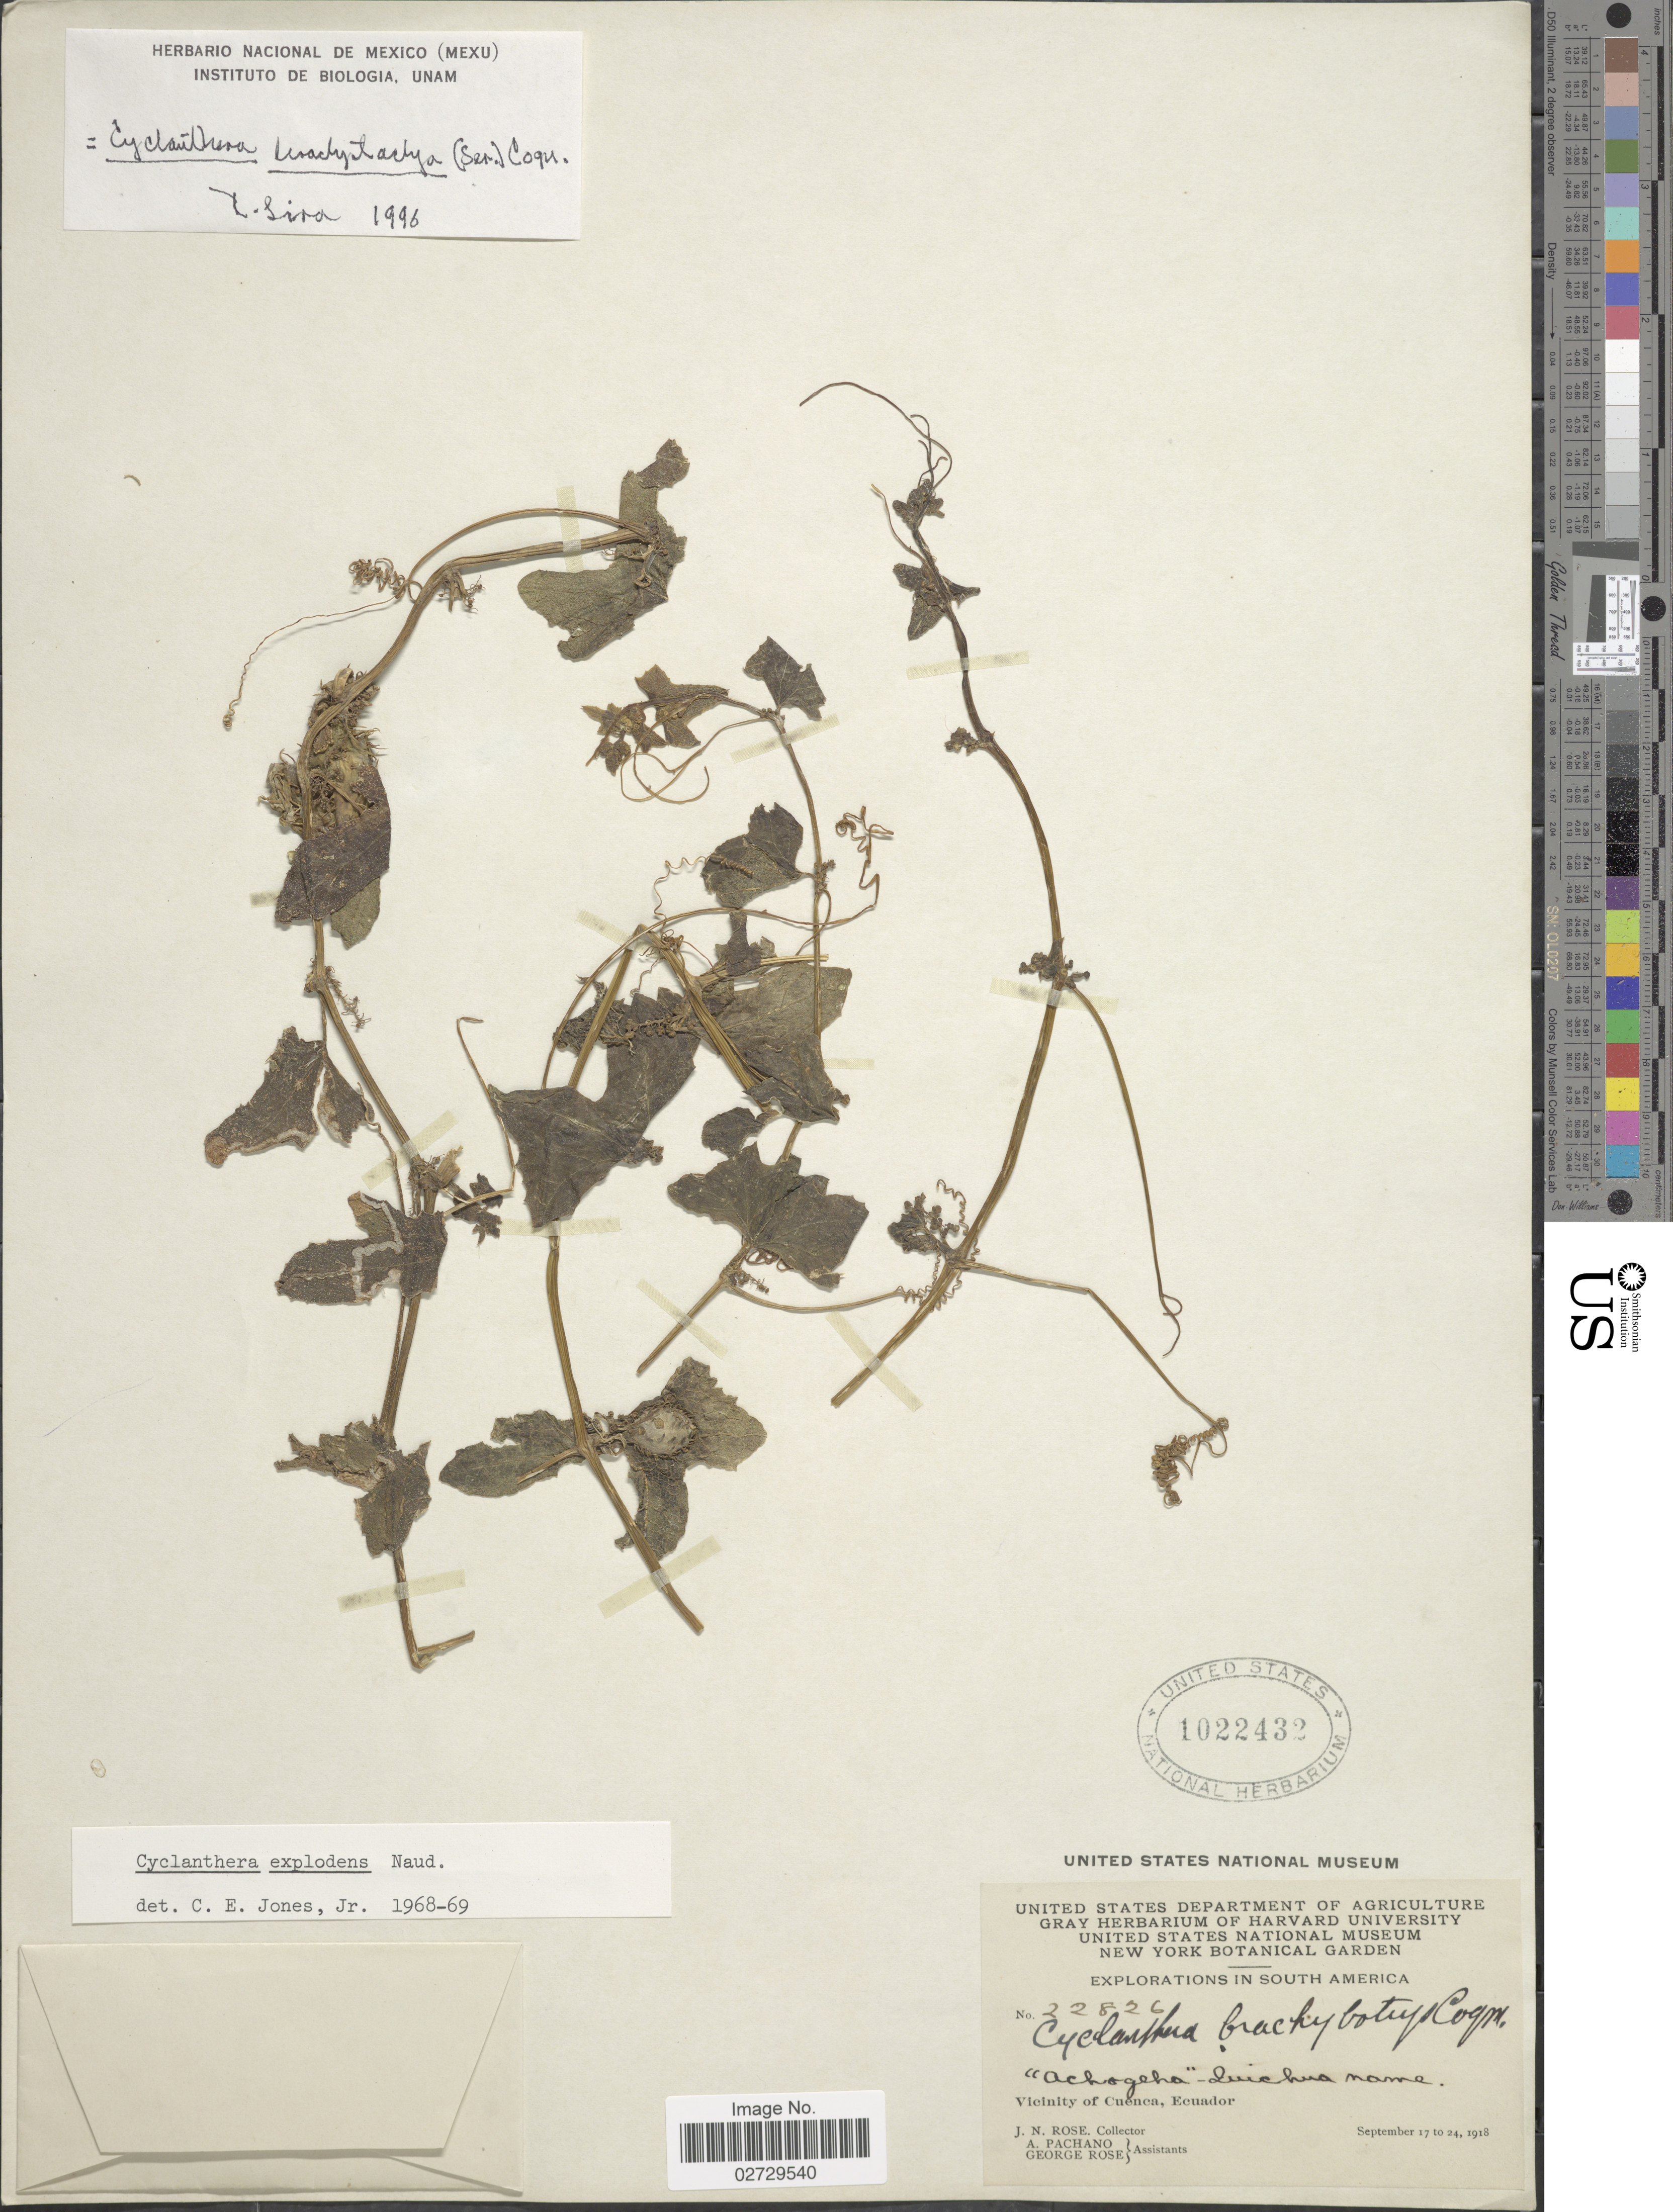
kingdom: Plantae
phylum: Tracheophyta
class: Magnoliopsida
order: Cucurbitales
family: Cucurbitaceae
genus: Cyclanthera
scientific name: Cyclanthera brachystachya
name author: (DC.) Cogn.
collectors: J. N. Rose, A. Pachano & G. Rose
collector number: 22826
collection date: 1918-09-17/1918-09-24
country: Ecuador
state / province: Azuay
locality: Vicinity of Cuenca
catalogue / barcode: US 1022432